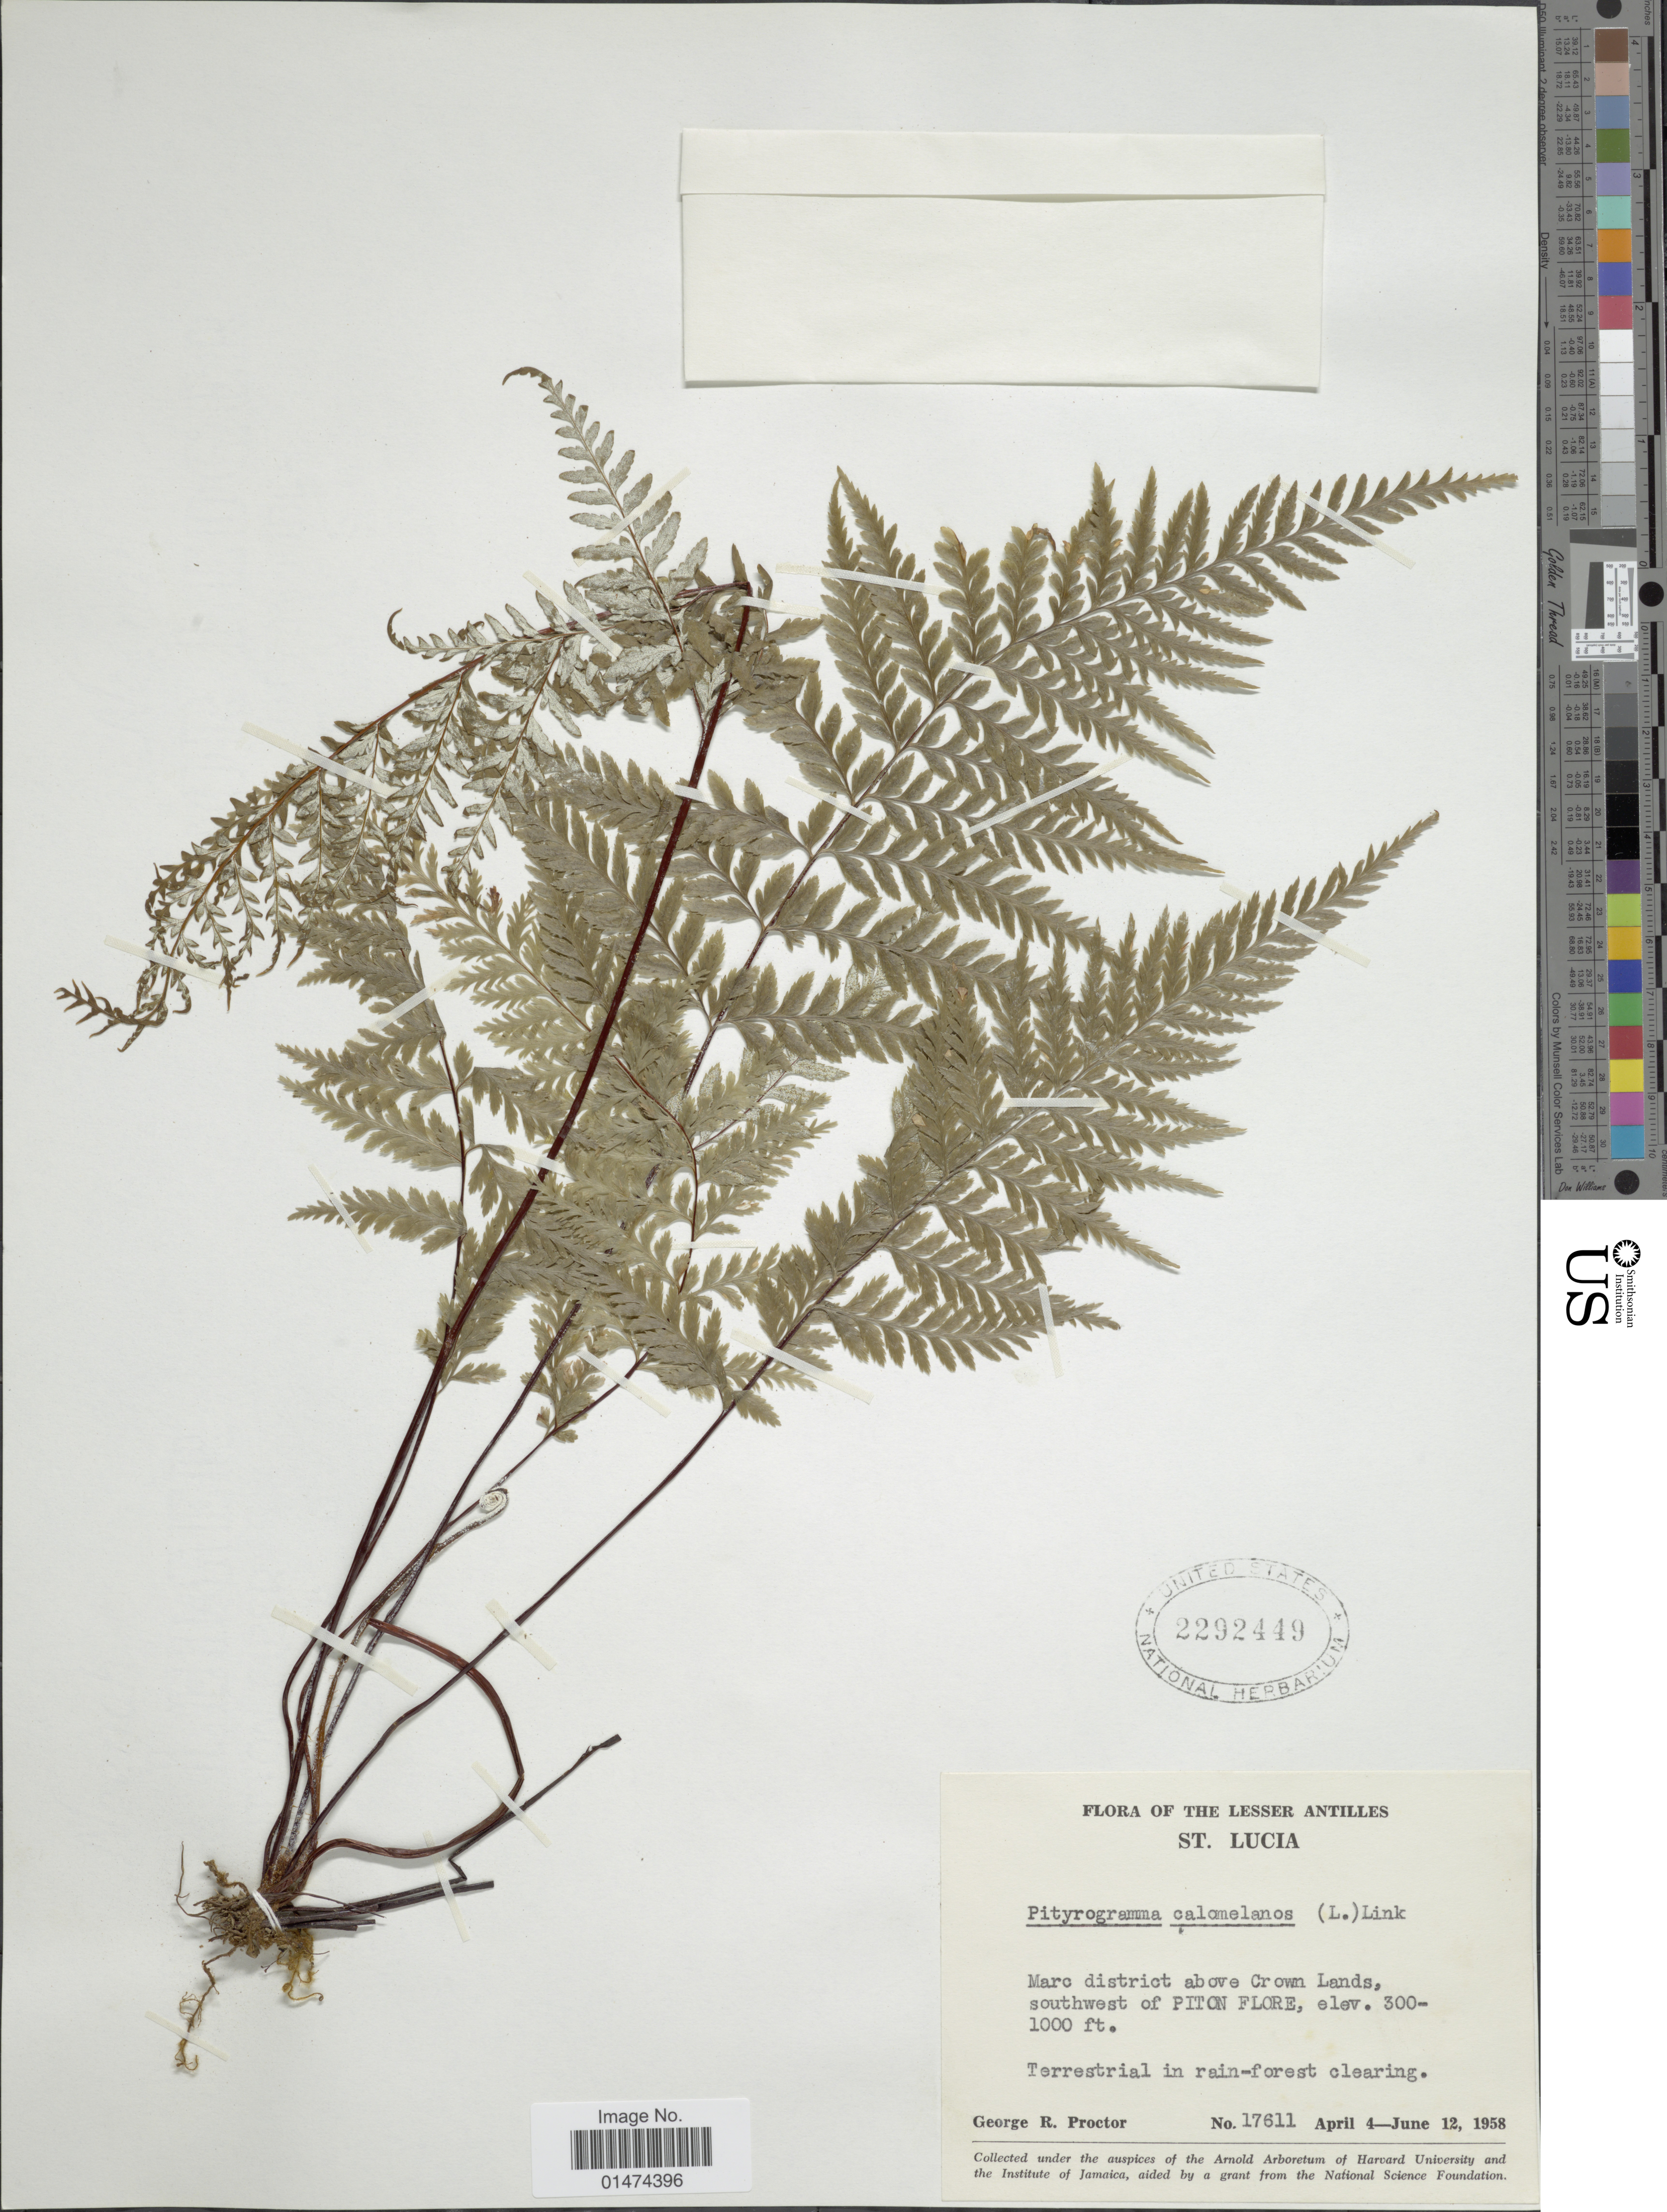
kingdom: Plantae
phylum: Tracheophyta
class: Polypodiopsida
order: Polypodiales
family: Pteridaceae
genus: Pityrogramma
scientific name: Pityrogramma calomelanos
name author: (L.) Link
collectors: G. R. Proctor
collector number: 17611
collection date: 1958-04-04/1958-06-12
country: St. Lucia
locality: Lesser Antilles, St. Lucia, Marc district above Crown Lands, southwest of Pinton Flore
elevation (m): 91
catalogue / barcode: US 2292449